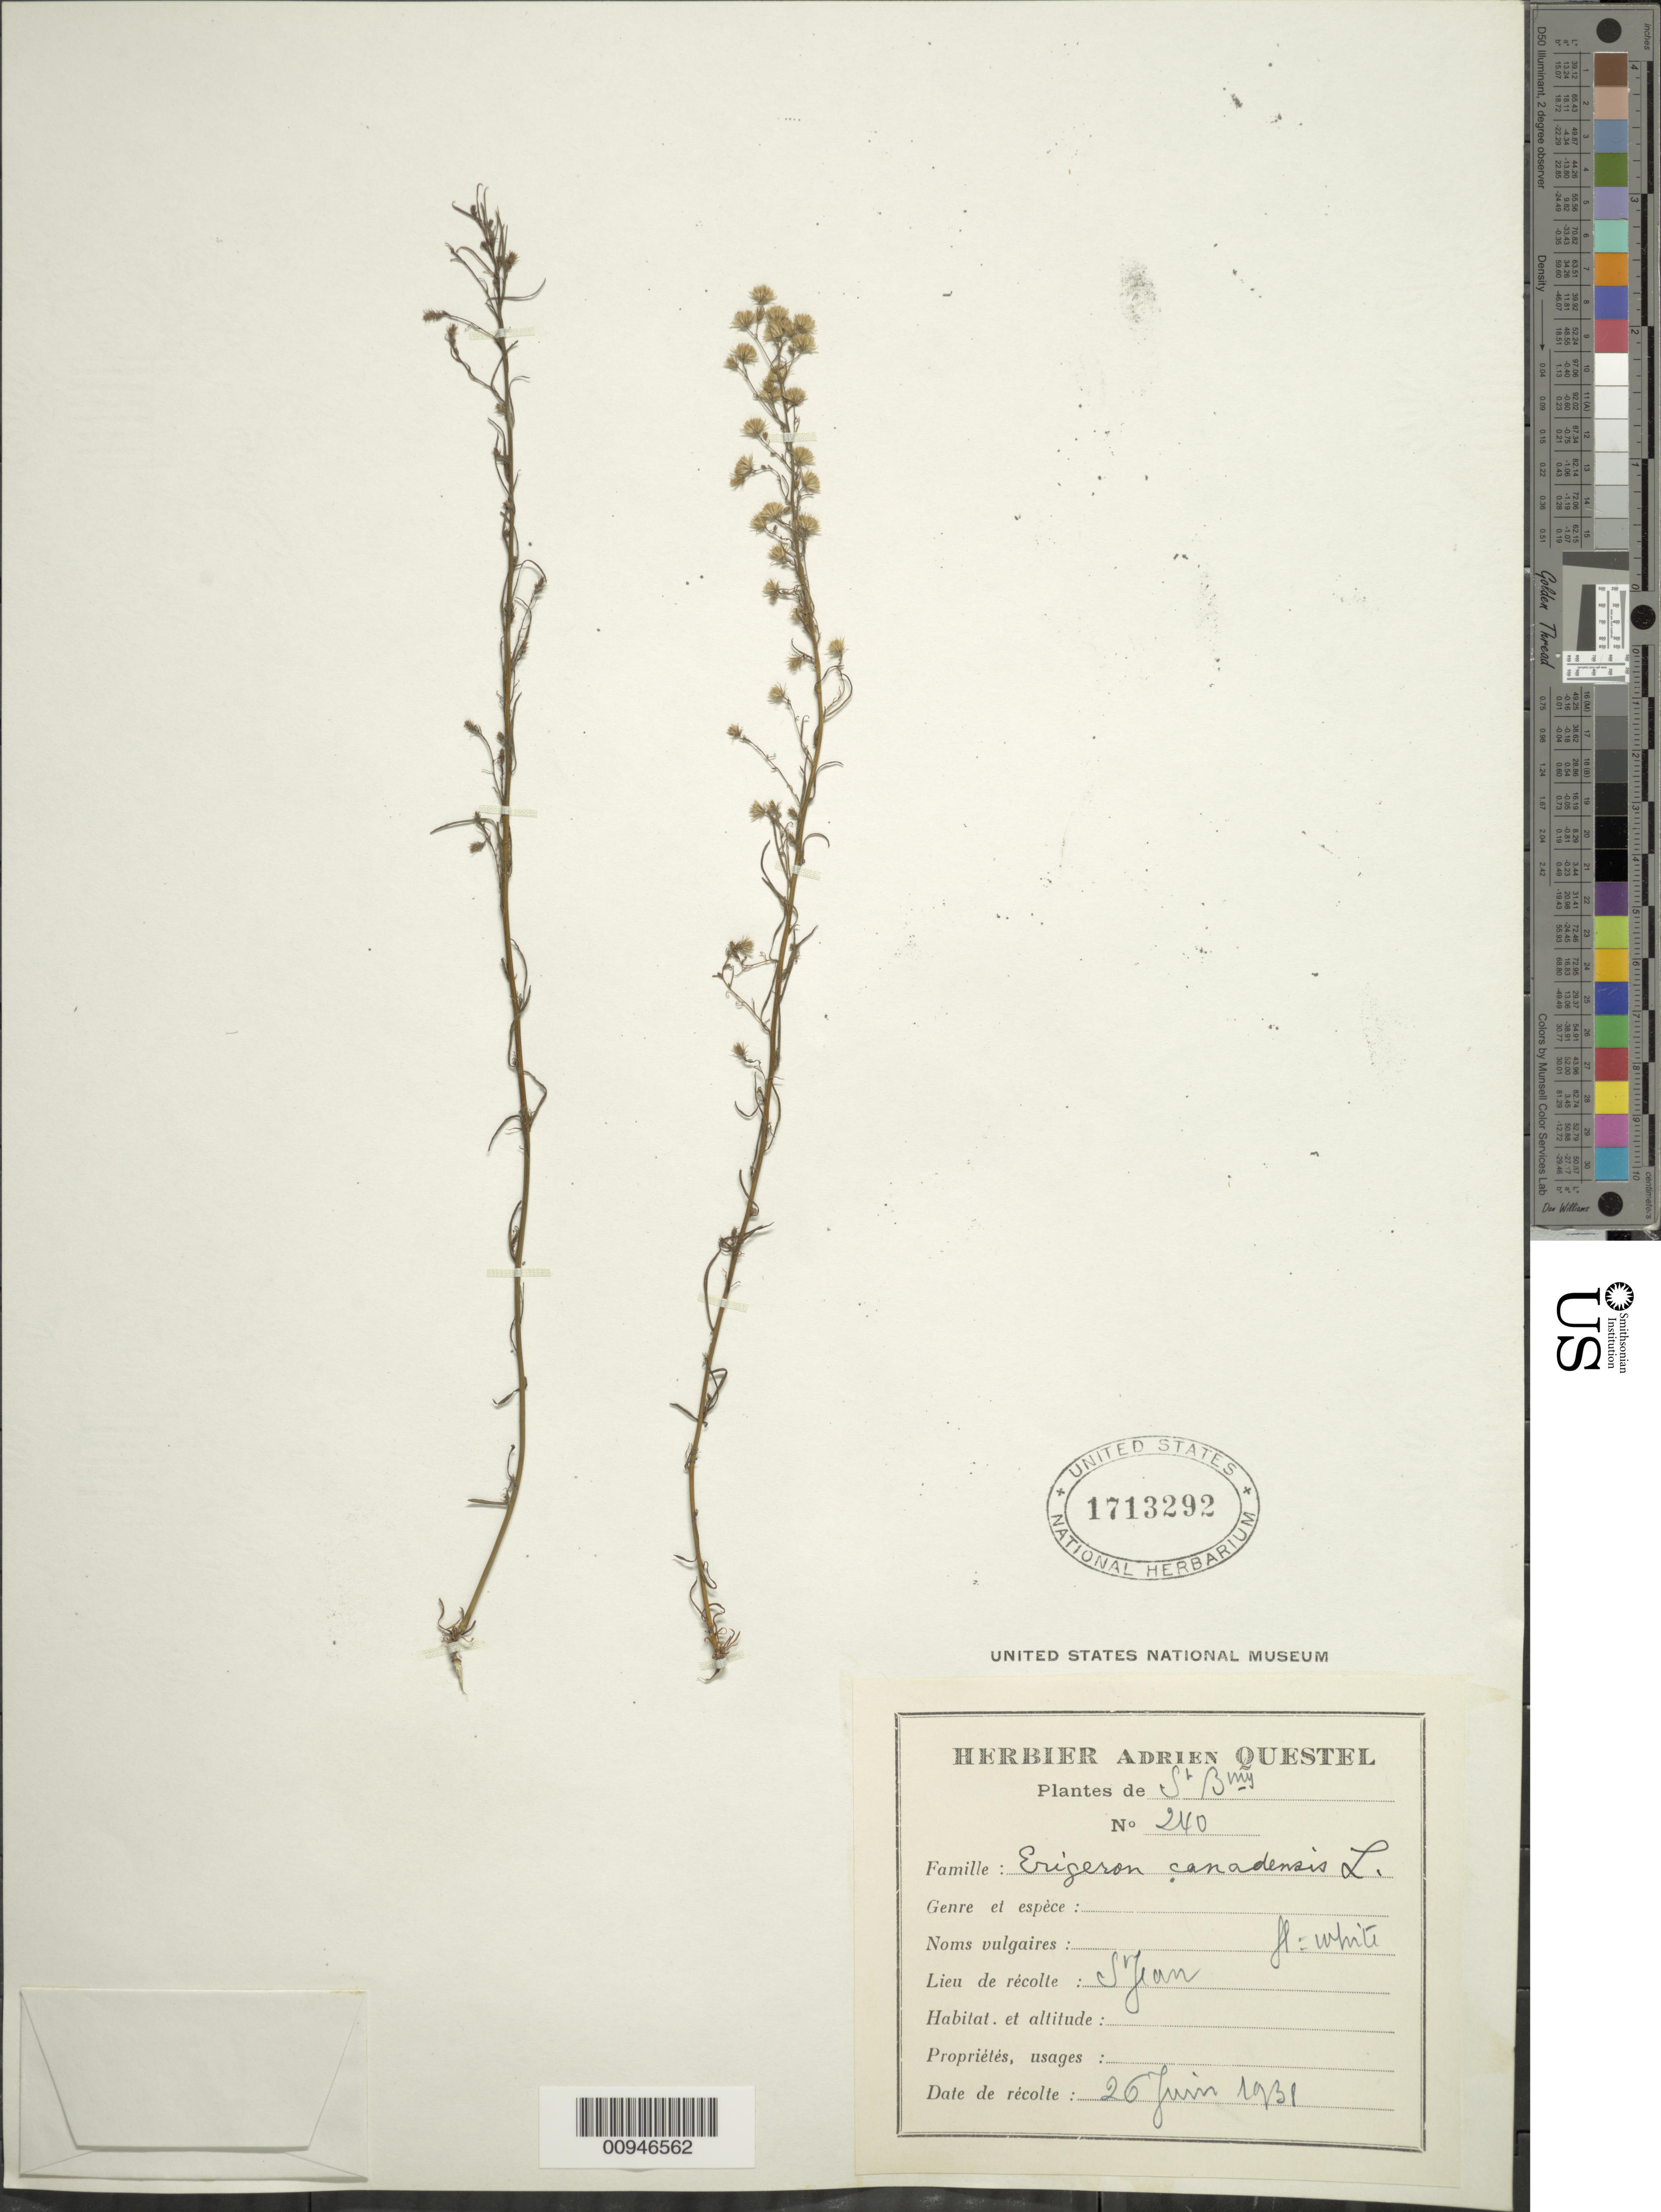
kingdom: Plantae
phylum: Tracheophyta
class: Magnoliopsida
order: Asterales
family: Asteraceae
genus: Conyza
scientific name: Conyza canadensis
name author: (L.) Cronq.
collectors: A. Questel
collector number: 240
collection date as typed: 26 Jun 1931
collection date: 1931-06-26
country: Saint Barthélemy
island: St. Barthélemy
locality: S Jean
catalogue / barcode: US 1713292